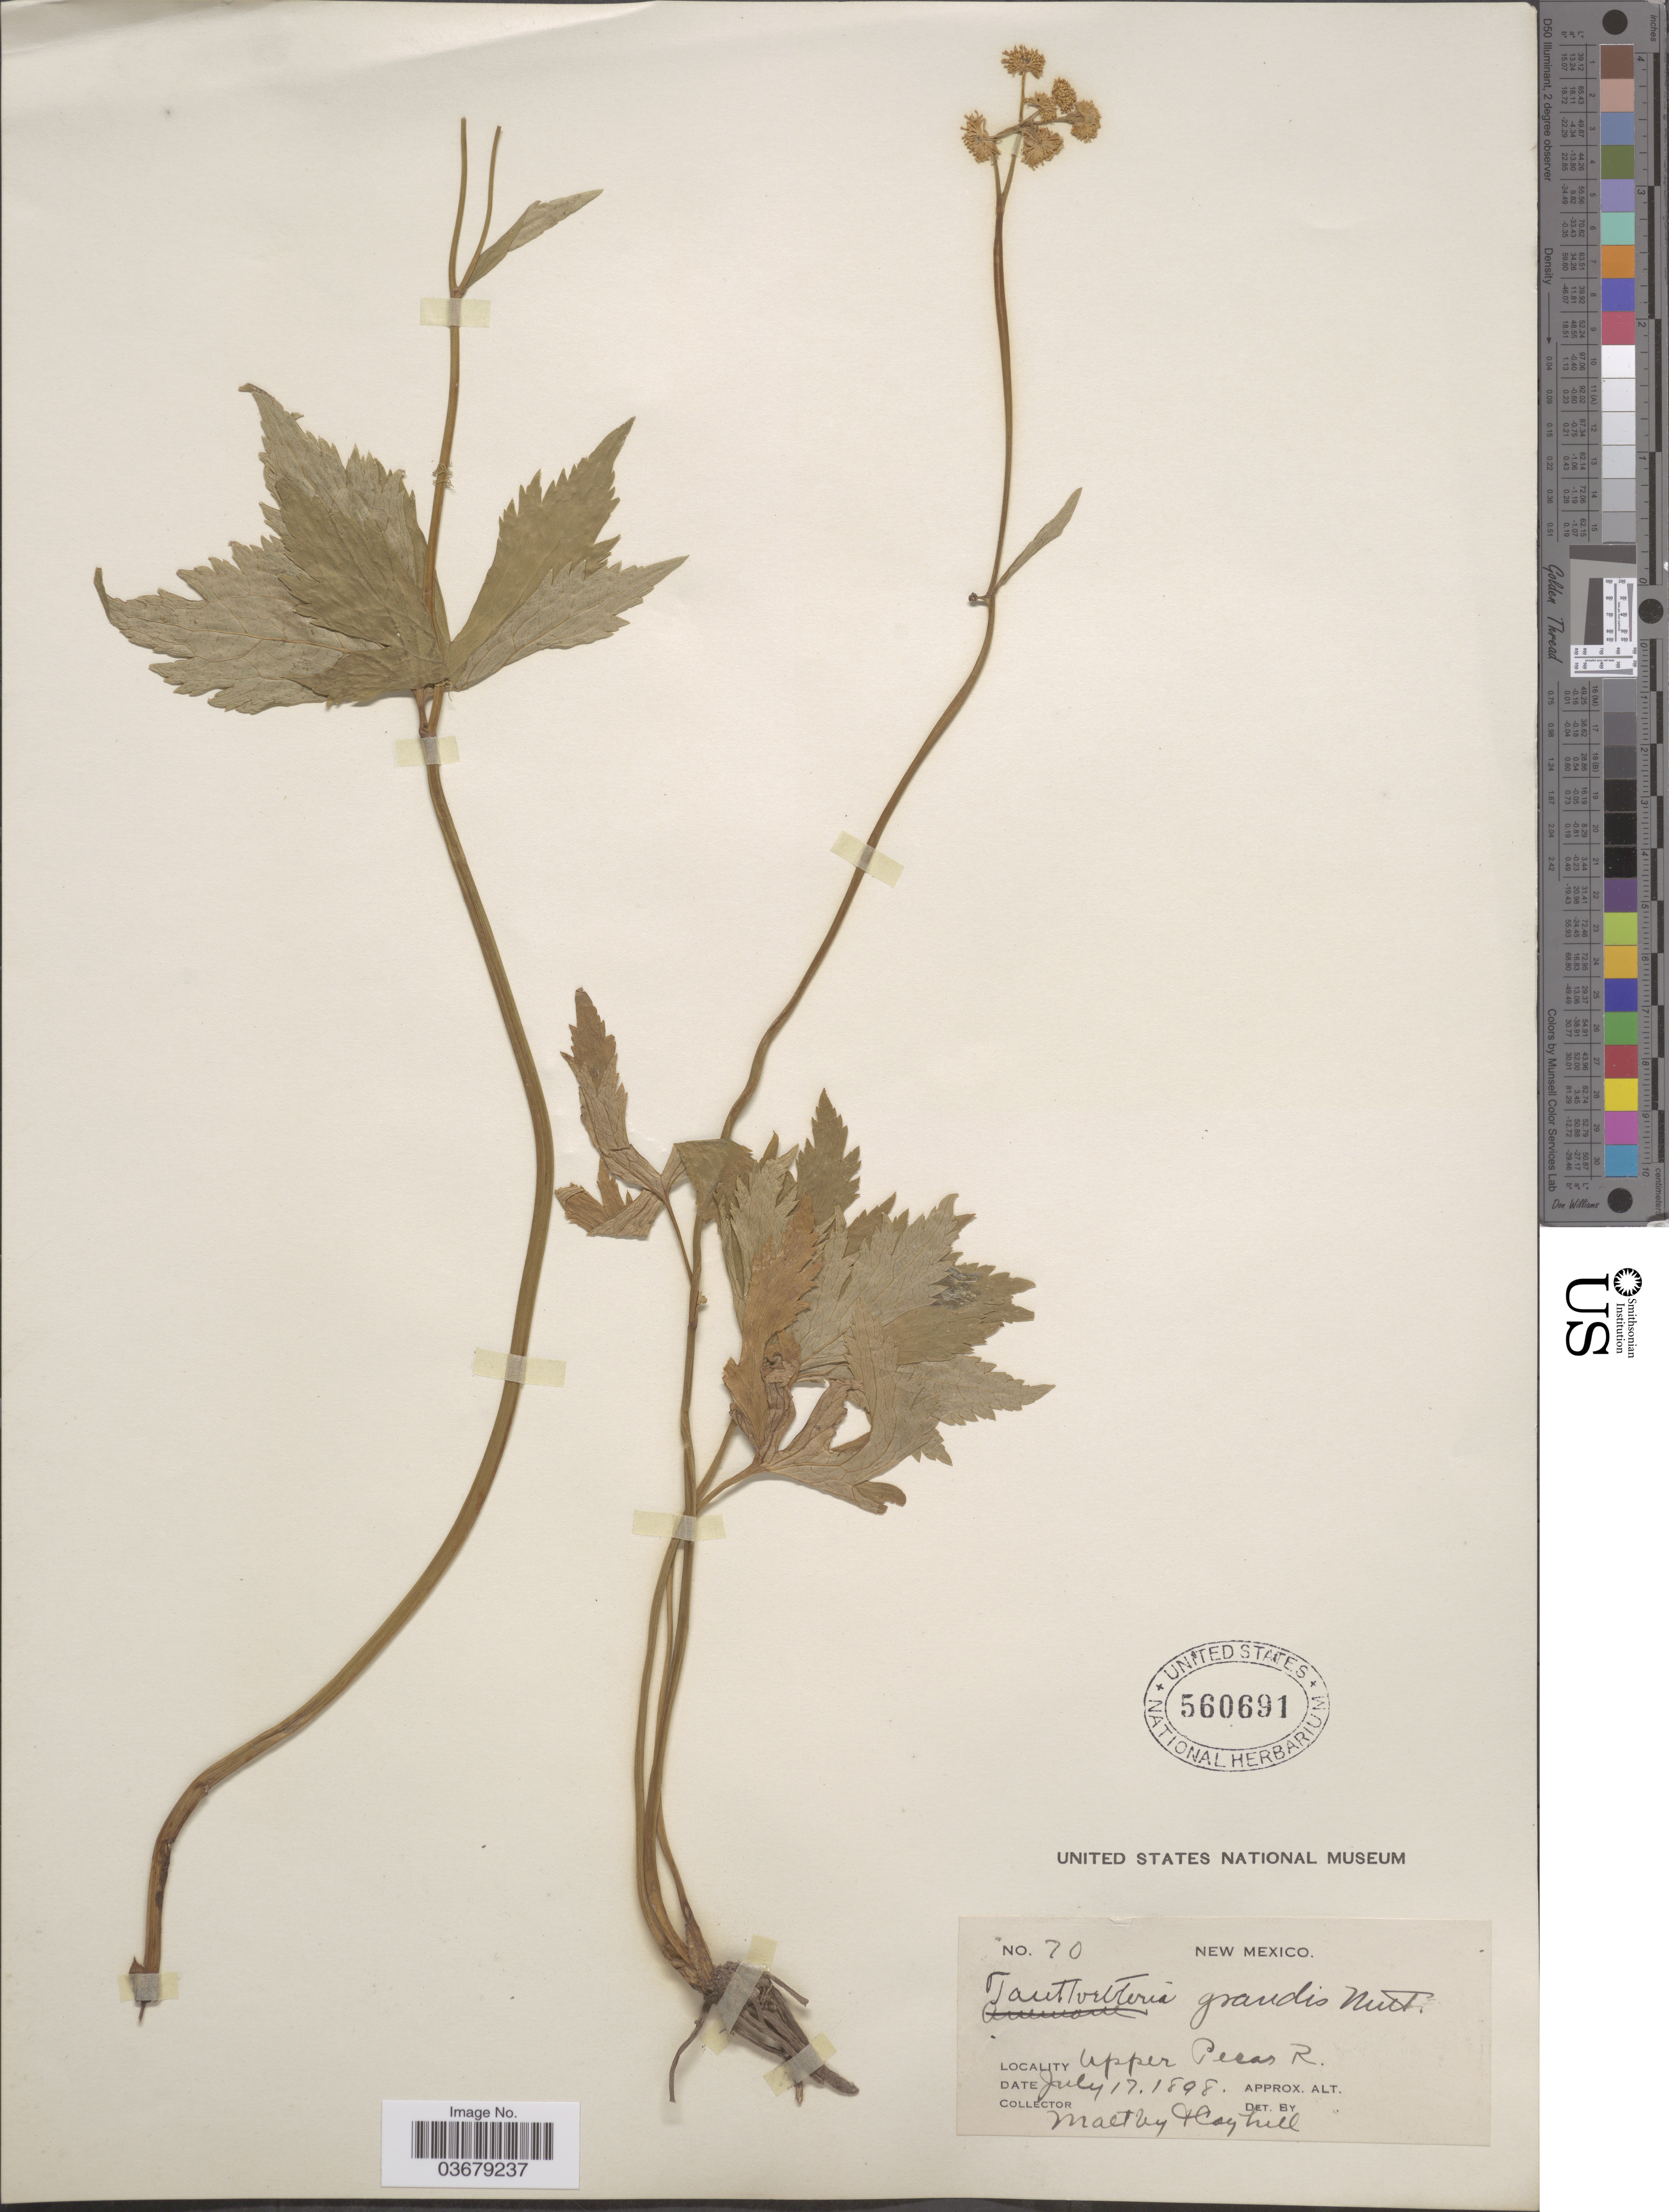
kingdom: Plantae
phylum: Tracheophyta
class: Magnoliopsida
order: Ranunculales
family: Ranunculaceae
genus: Trautvetteria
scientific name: Trautvetteria caroliniensis var. grandis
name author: (Water) Vail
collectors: M. Mcayhill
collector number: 70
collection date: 1898-07-17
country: United States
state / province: New Mexico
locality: Upper Pecos R.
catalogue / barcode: US 560691